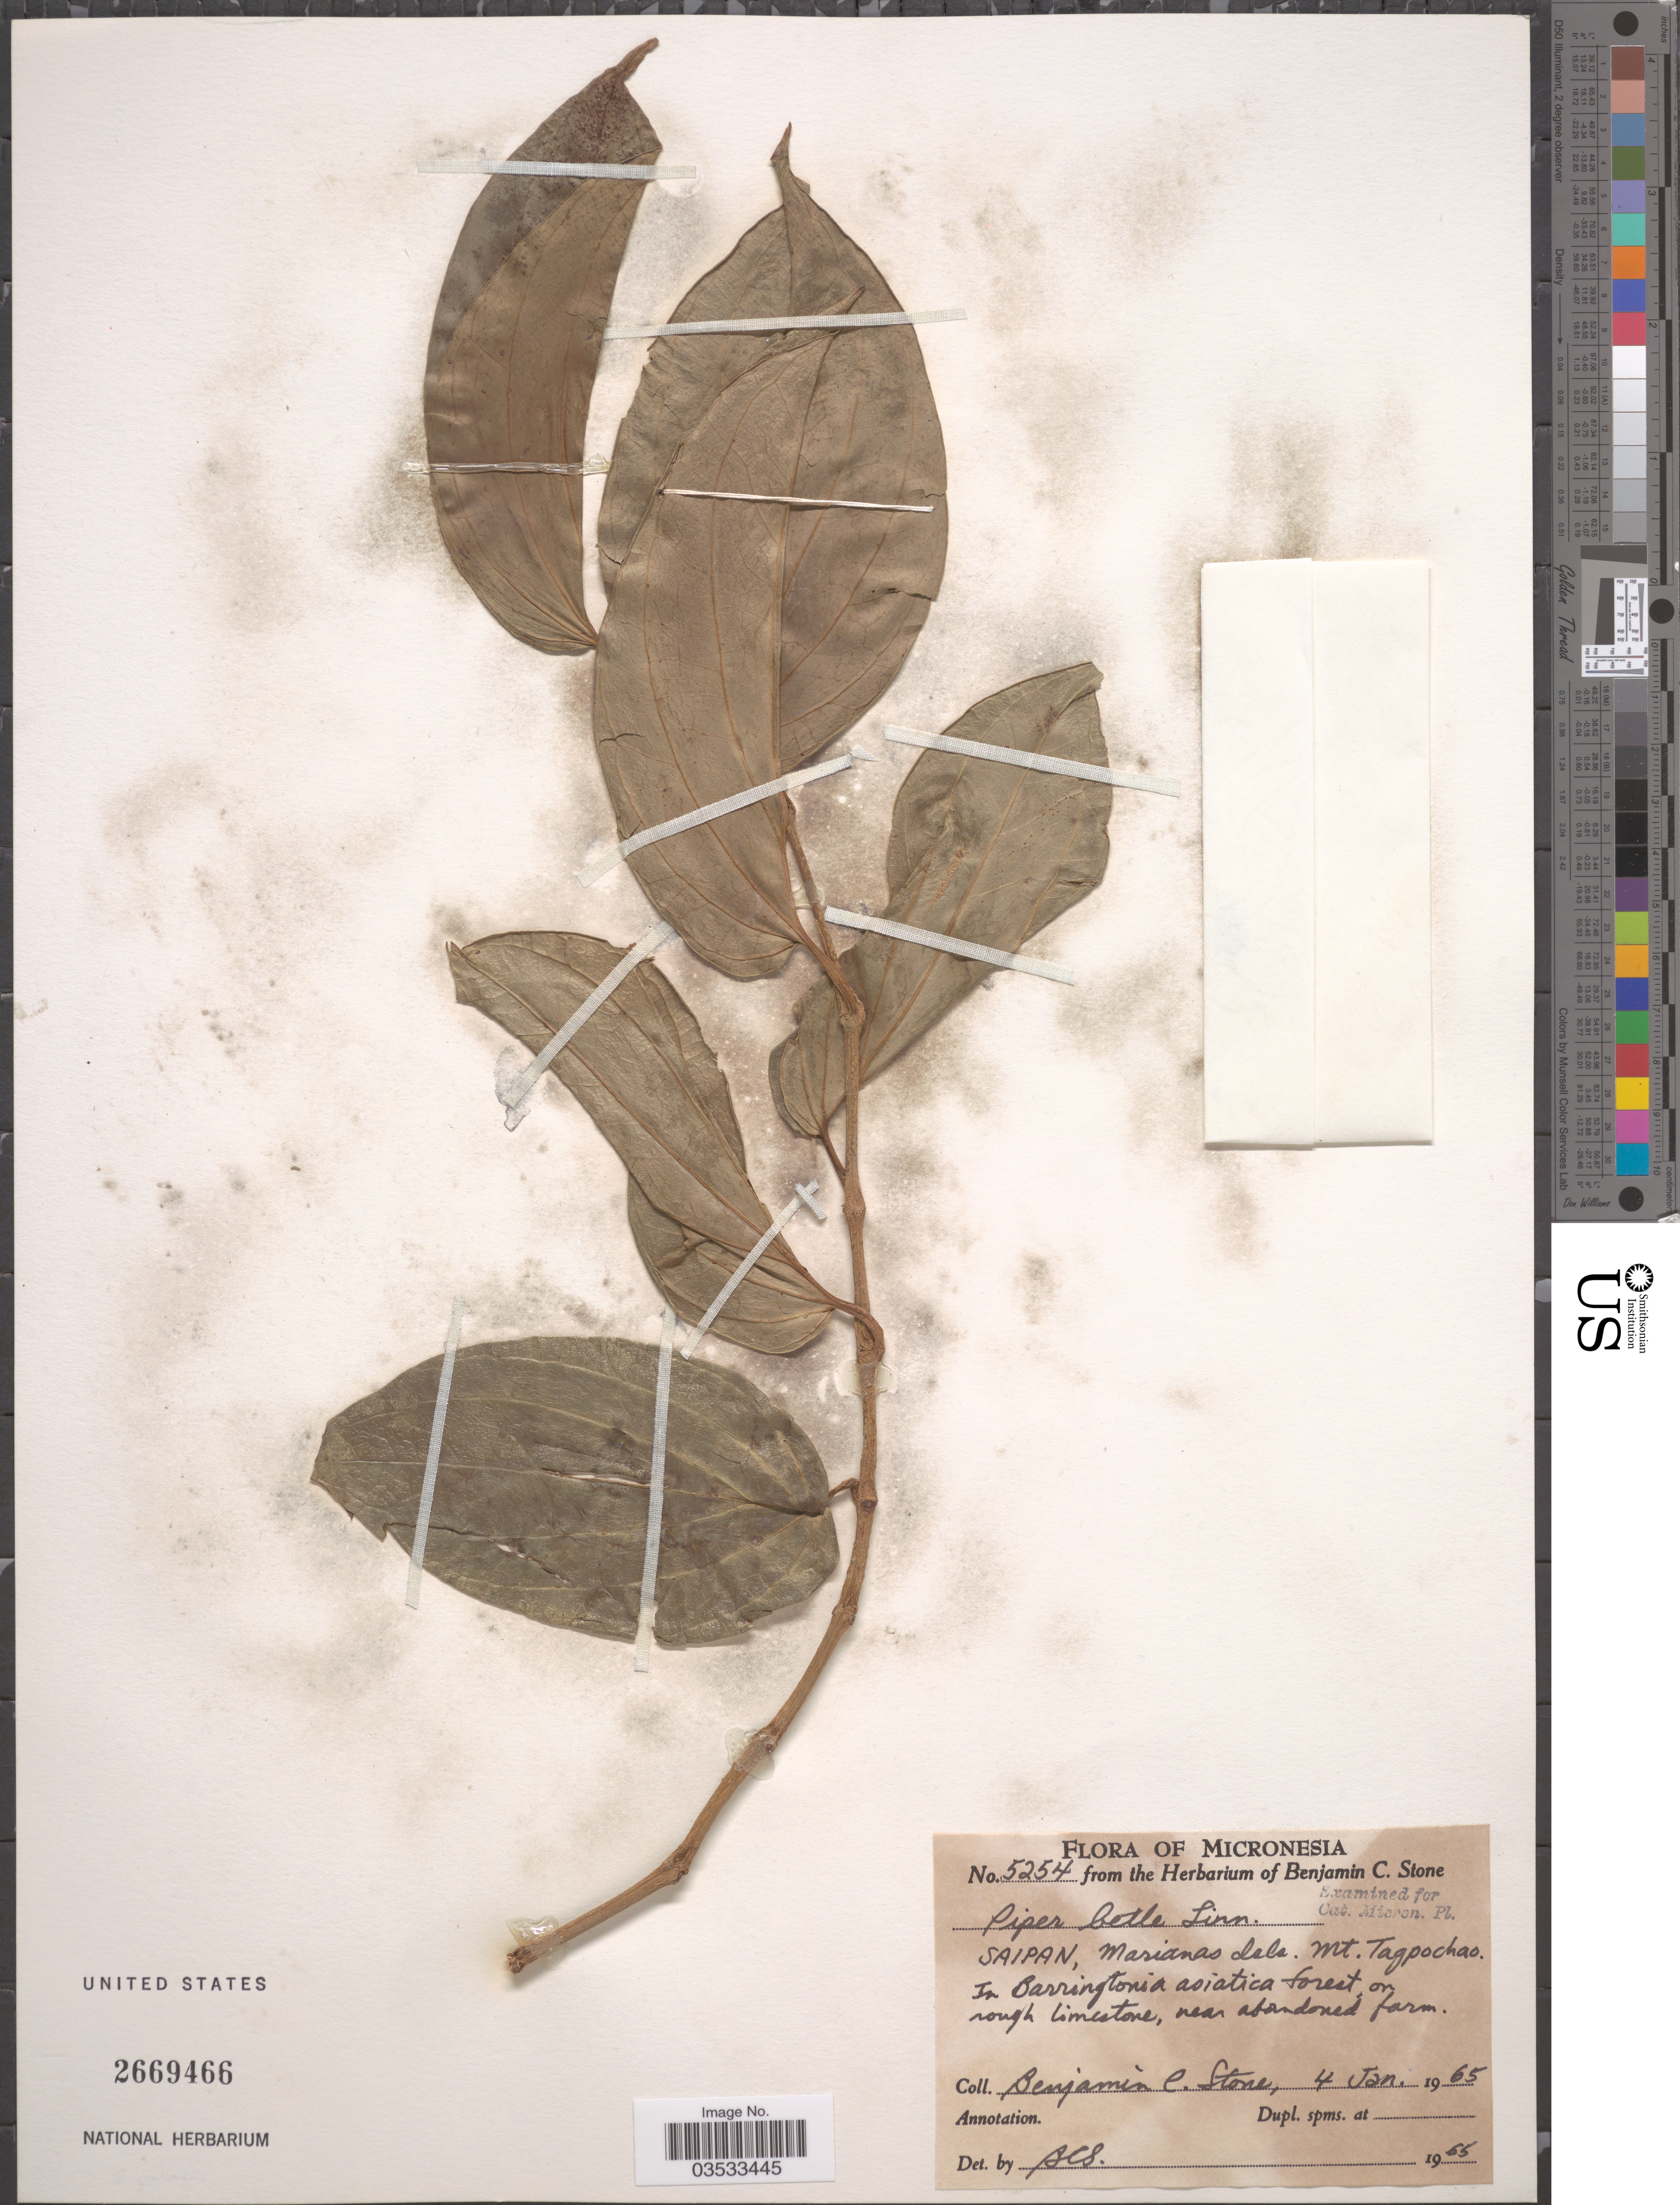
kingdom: Plantae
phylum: Tracheophyta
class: Magnoliopsida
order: Piperales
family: Piperaceae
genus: Piper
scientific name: Piper betle f. betle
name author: L.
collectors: B. C. Stone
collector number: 5254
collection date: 1965-01-04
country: Northern Mariana Islands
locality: Micronesia. Saipan, Marianas Isls. Mt. Tagpochao. In Barringtonia asiatica forest on rough limestone, near abandoned farm.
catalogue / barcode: US 2669466